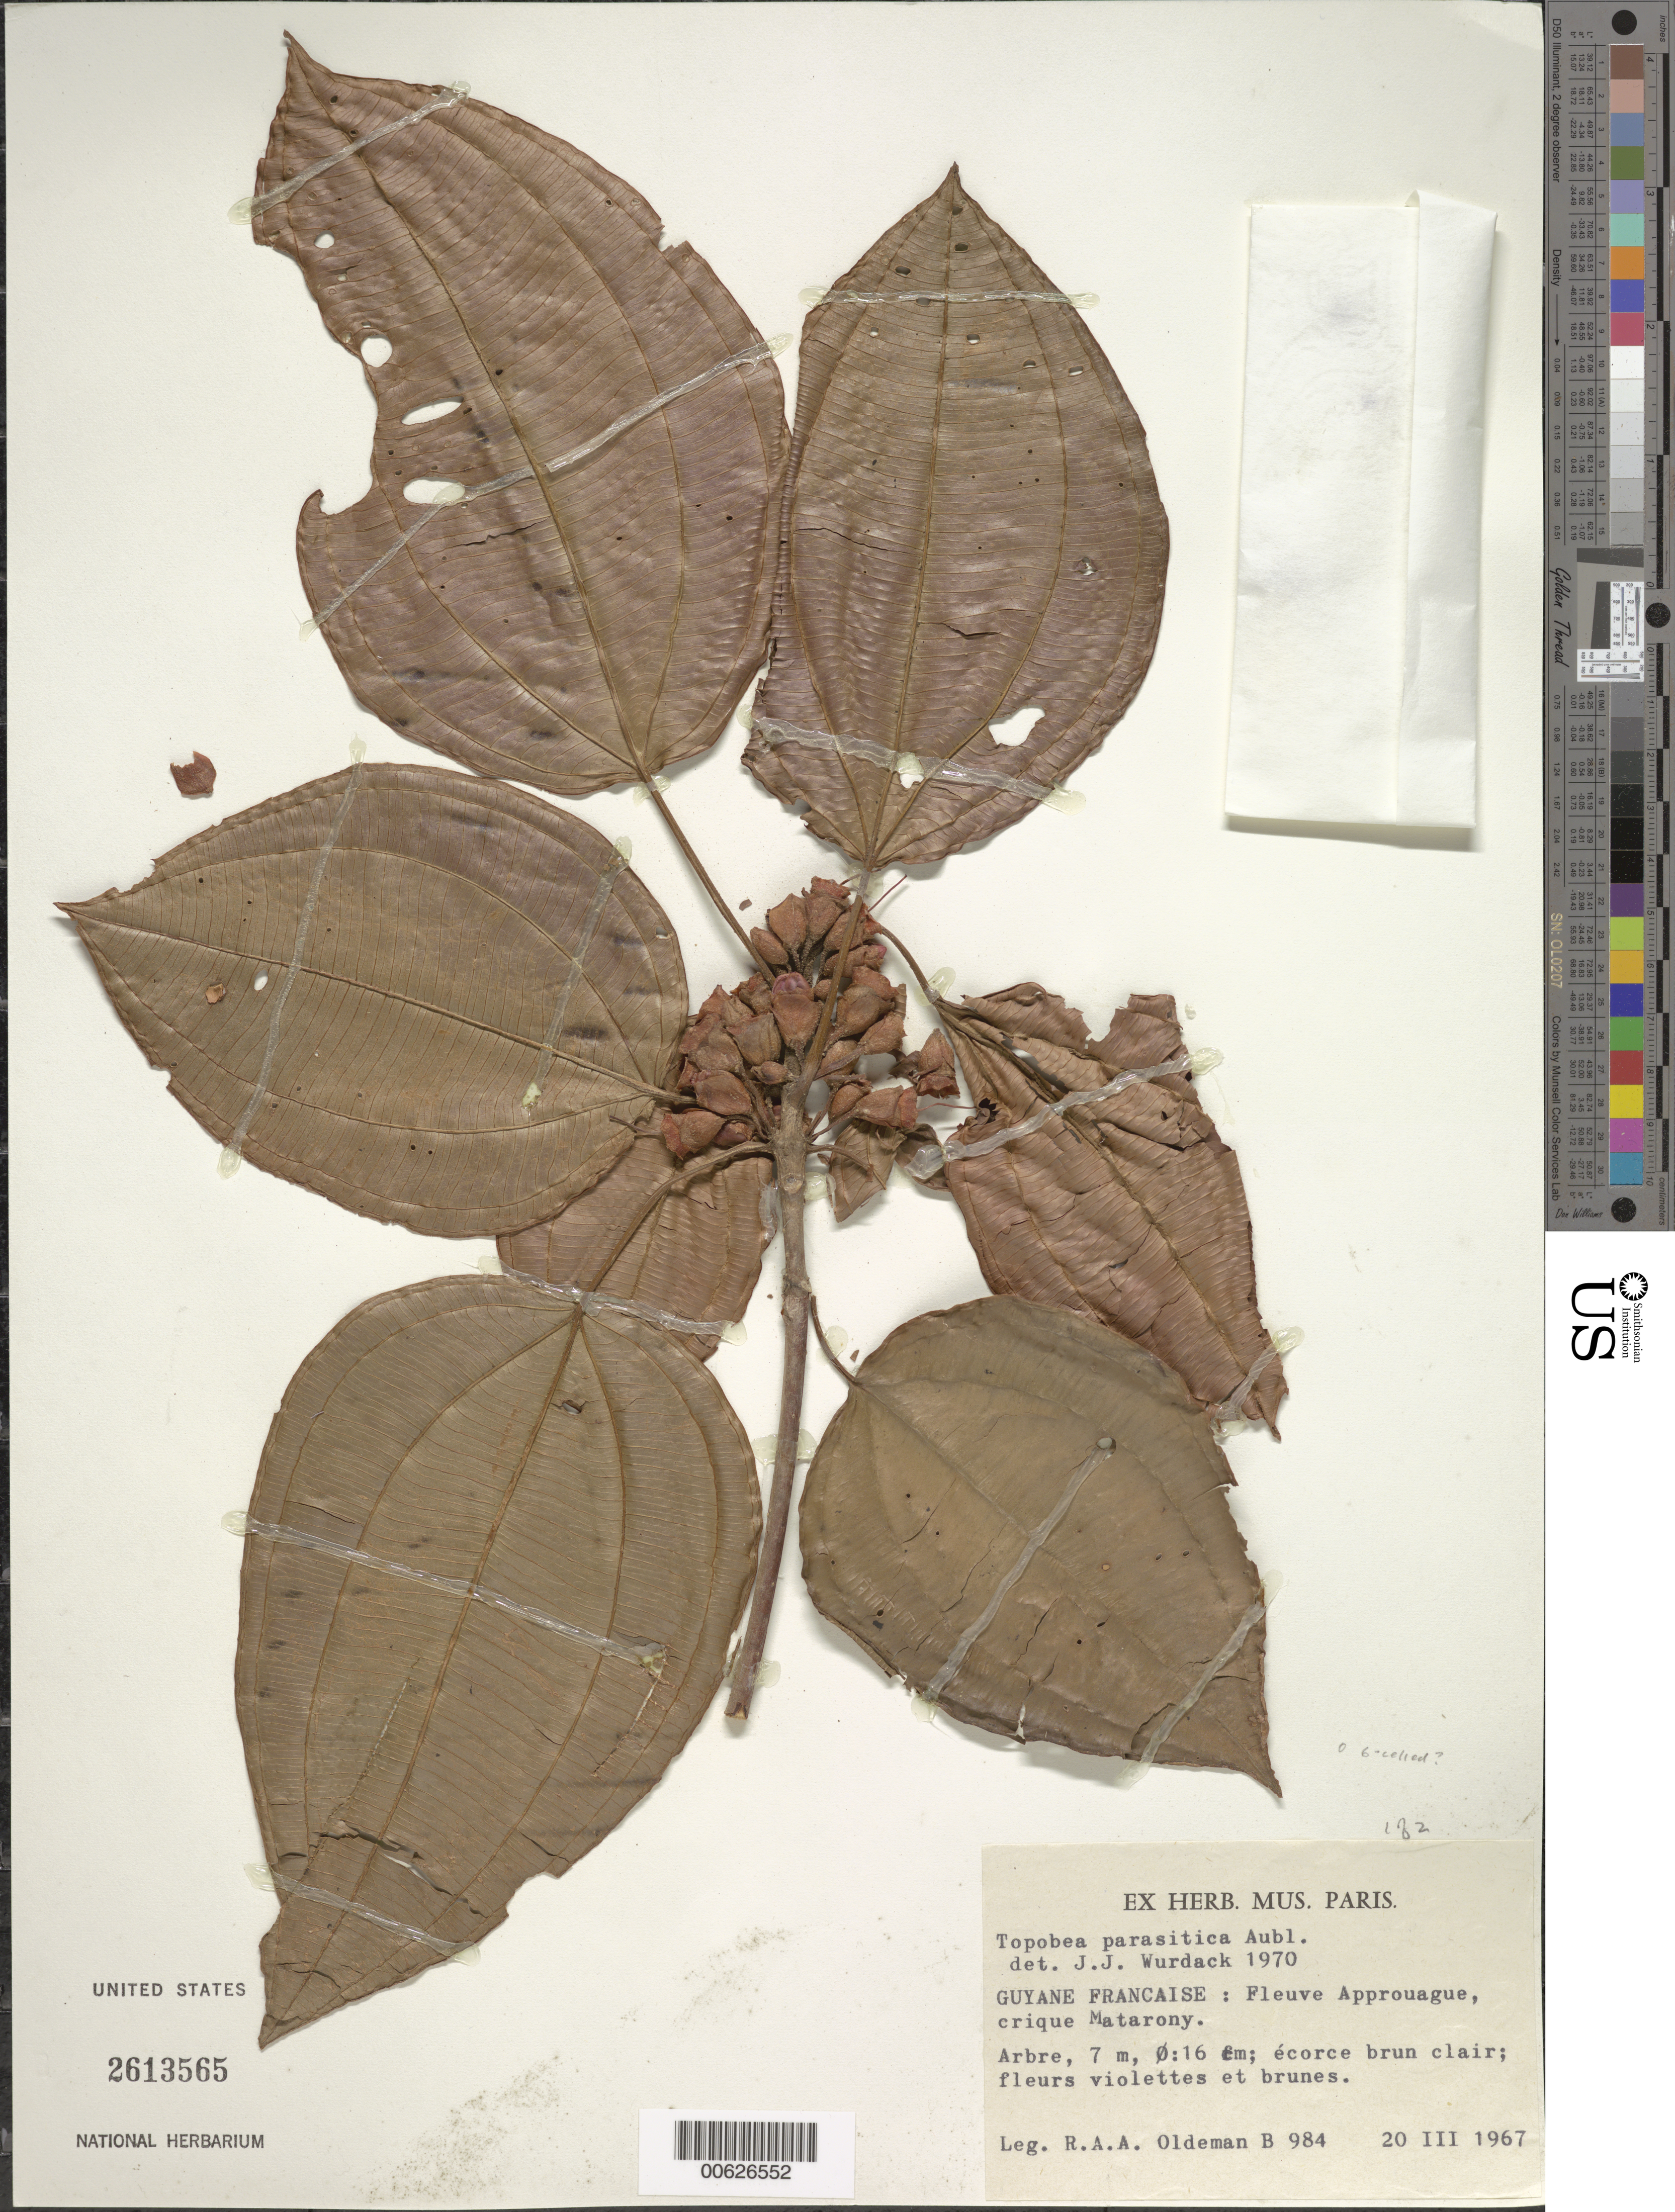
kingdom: Plantae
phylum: Tracheophyta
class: Magnoliopsida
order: Myrtales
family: Melastomataceae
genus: Topobea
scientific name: Topobea parasitica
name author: Aubl.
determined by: Wurdack, John J., (US), US (UNITED STATES)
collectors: R. Oldeman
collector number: B 984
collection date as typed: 20-Mar-67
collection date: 1967-03-20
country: French Guiana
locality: Crique Matarony, basse Approuague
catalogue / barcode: US 2613565